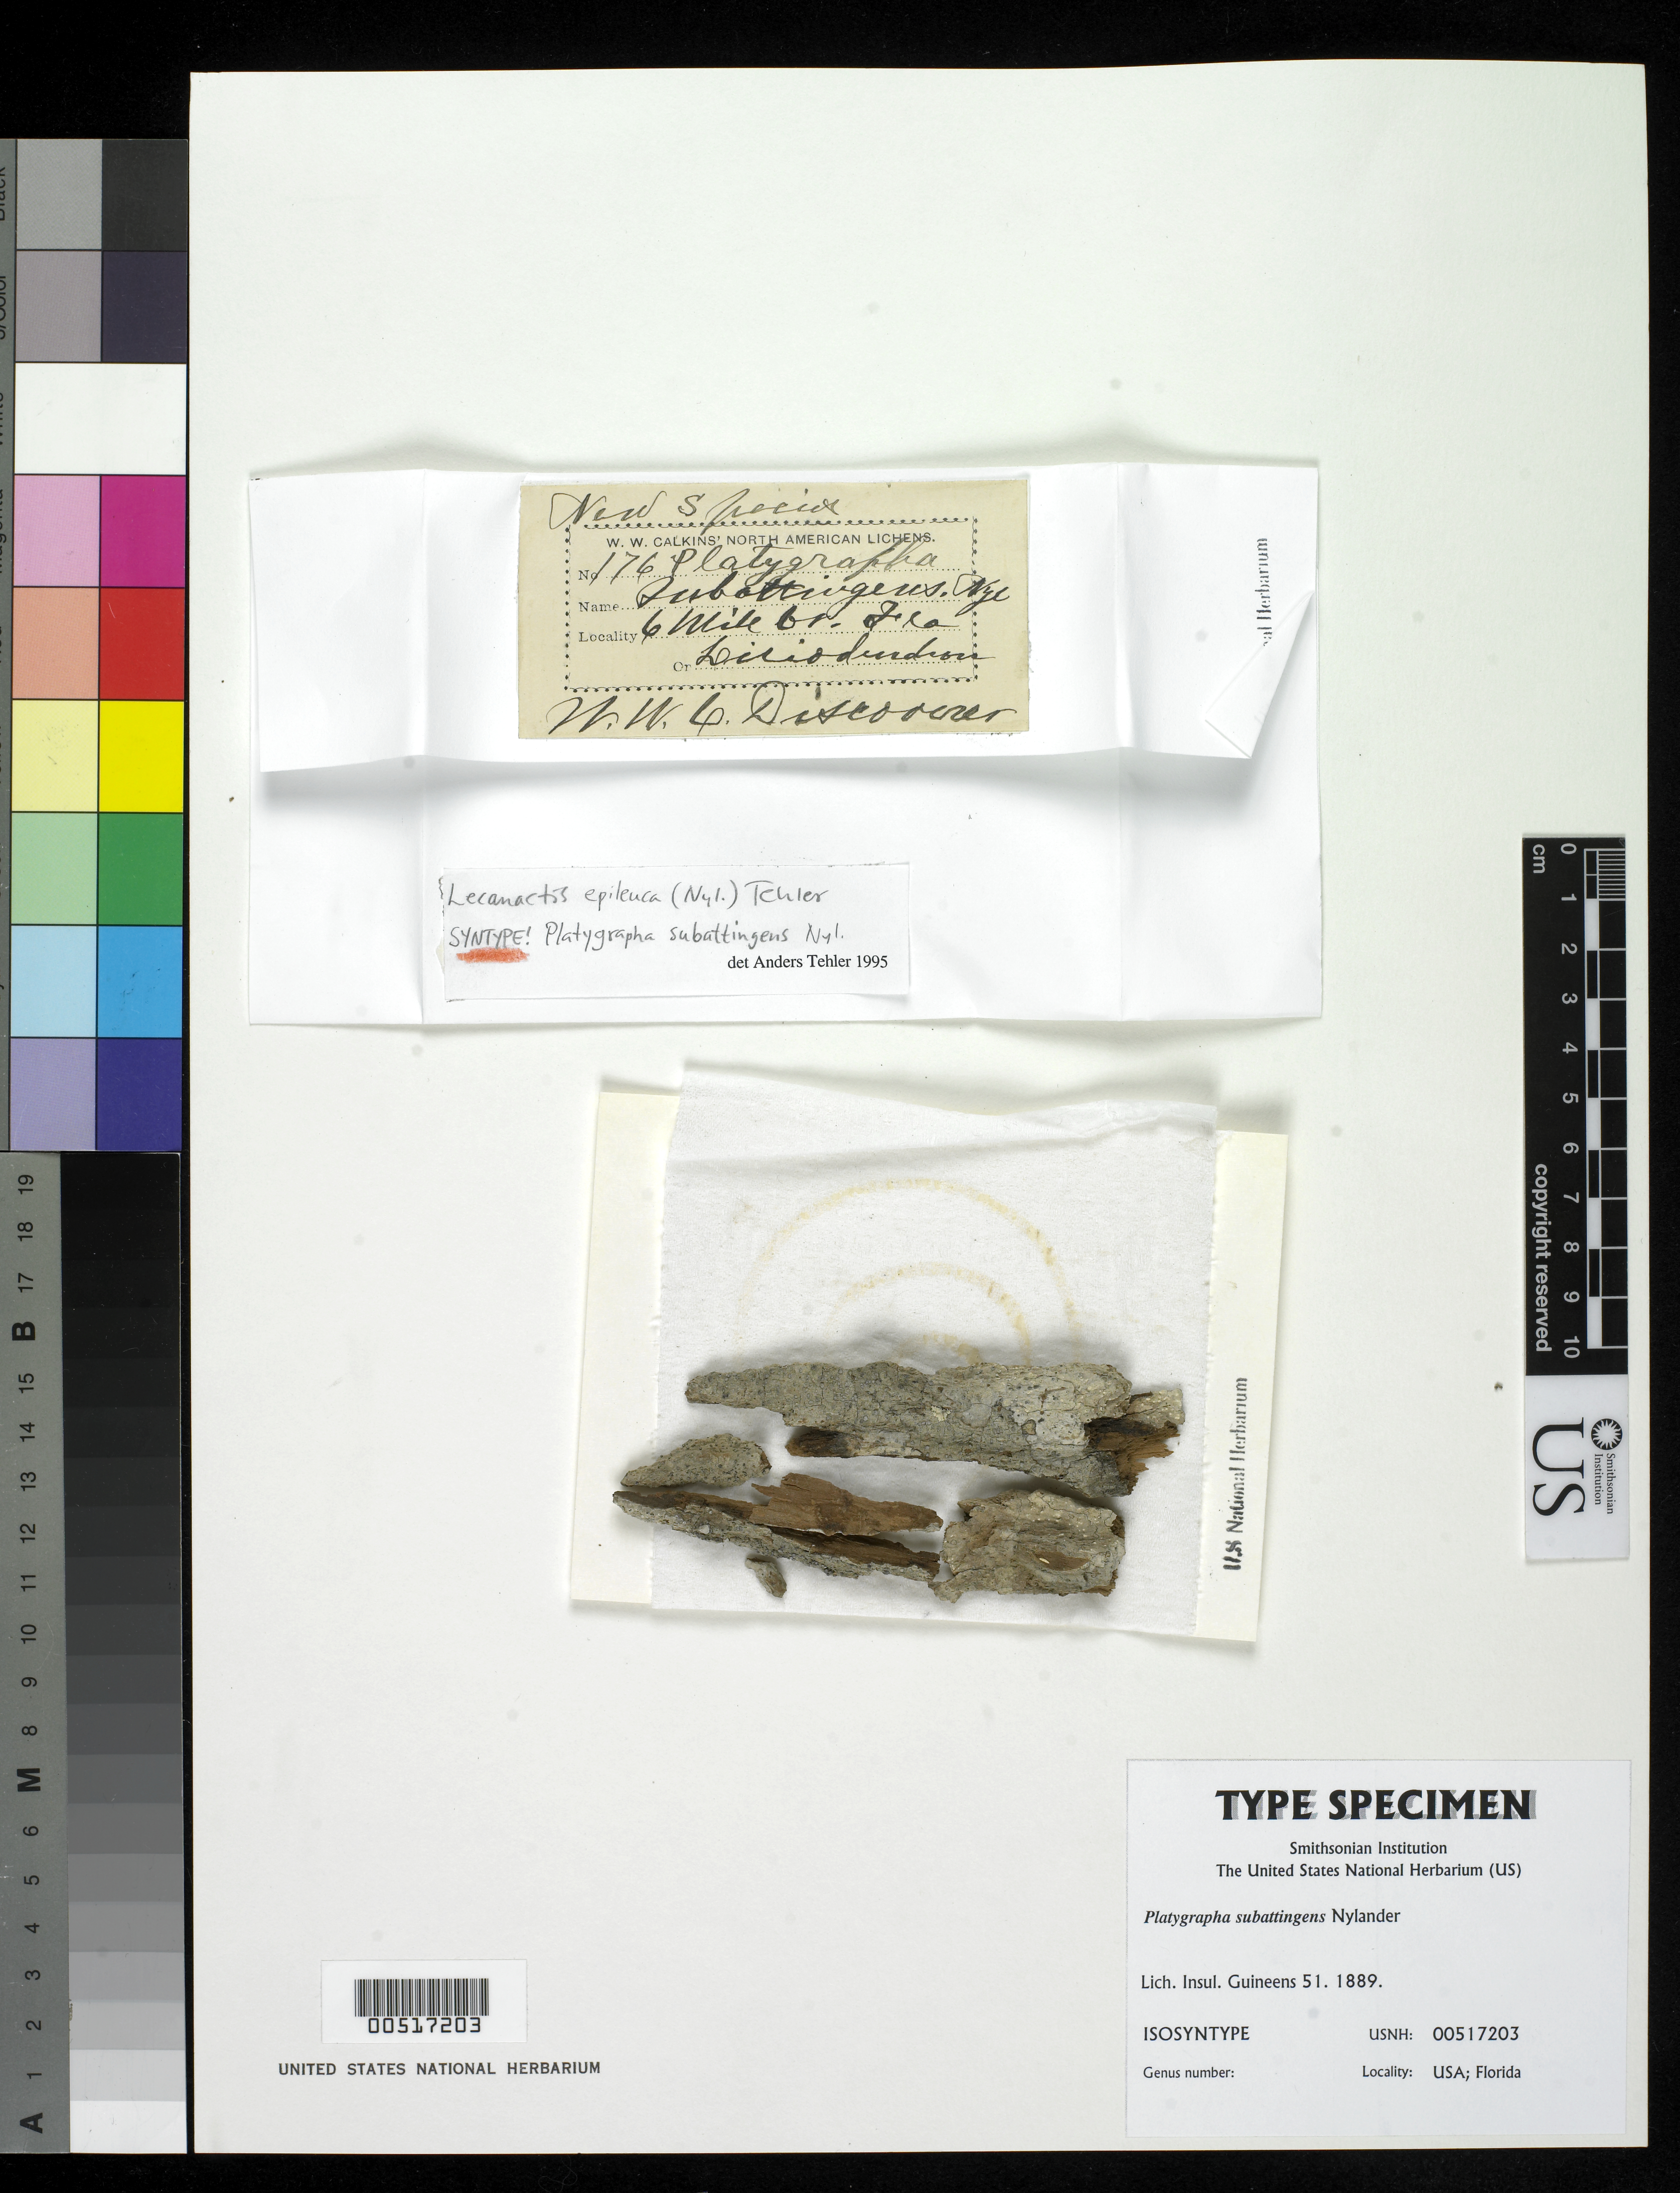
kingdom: Fungi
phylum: Ascomycota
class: Lecanoromycetes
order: Ostropales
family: Graphidaceae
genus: Platygrapha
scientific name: Platygrapha subattingens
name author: Nyl.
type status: Isosyntype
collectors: W. Calkins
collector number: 176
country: United States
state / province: Florida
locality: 6 Mile Br.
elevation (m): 15